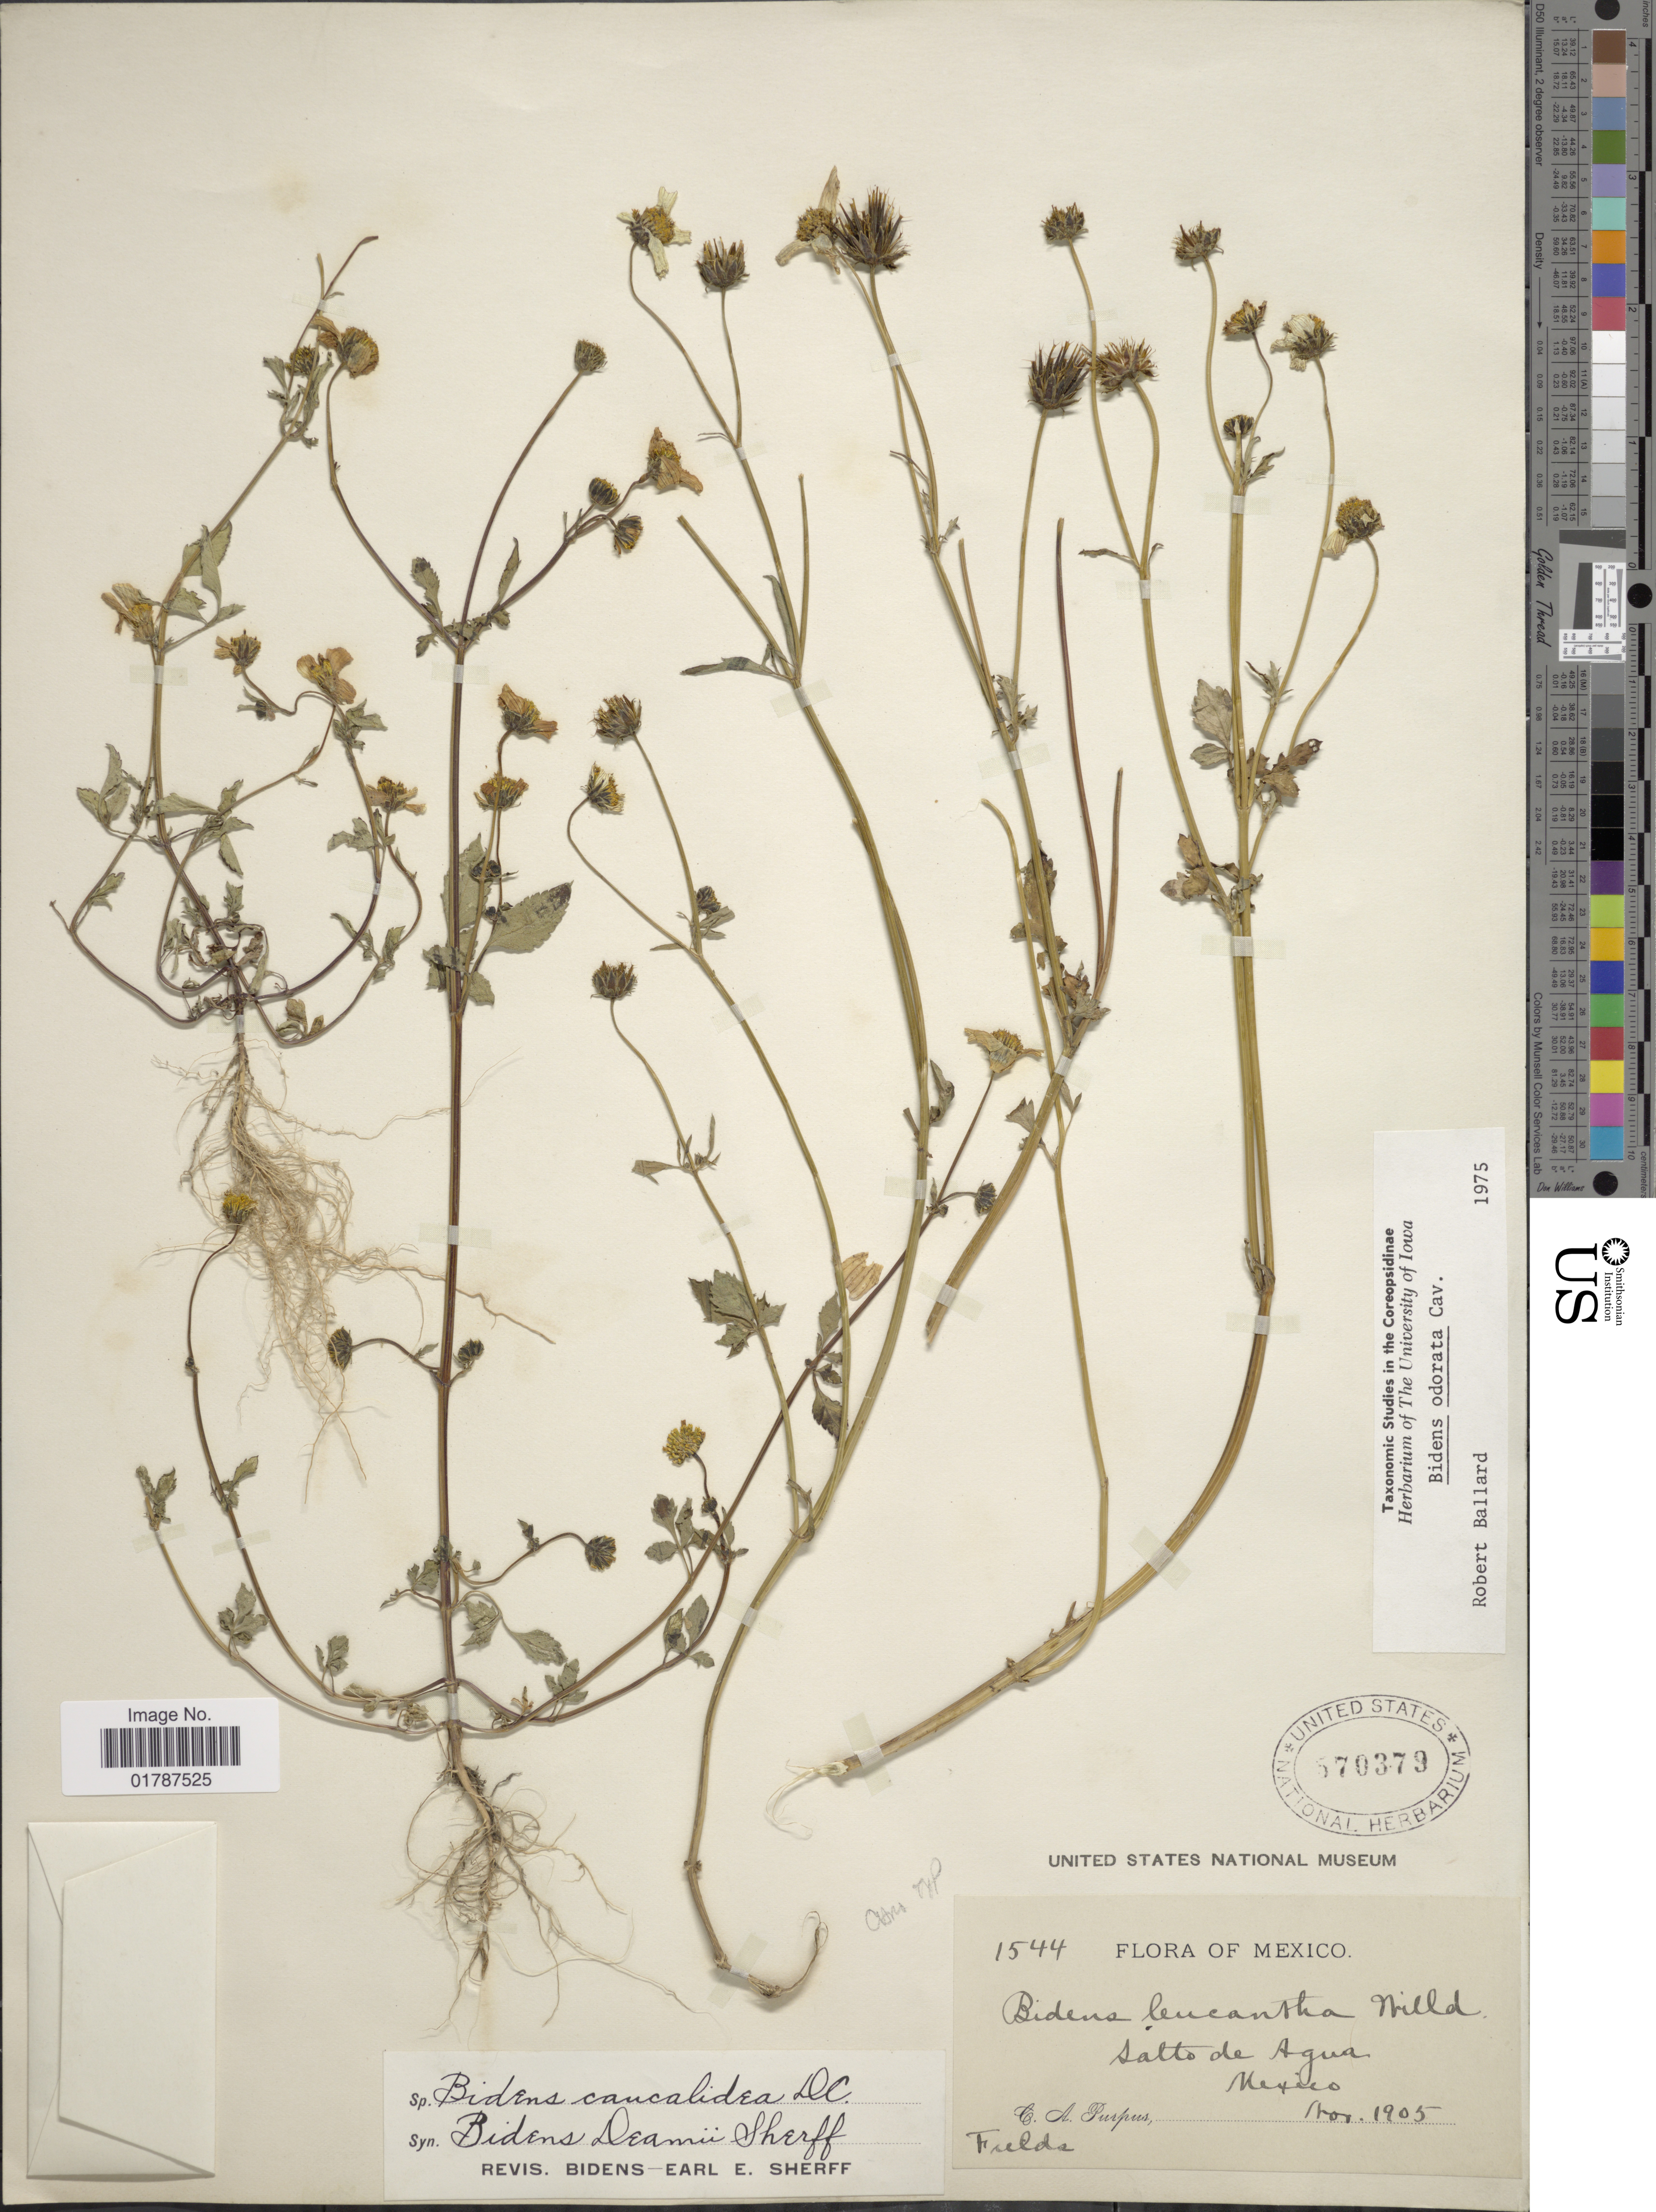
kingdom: Plantae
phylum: Tracheophyta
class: Magnoliopsida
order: Asterales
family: Asteraceae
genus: Bidens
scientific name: Bidens odorata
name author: Cav.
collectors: C. A. Purpus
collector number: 1544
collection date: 1905-11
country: Mexico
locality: Salto de Agua, Mexico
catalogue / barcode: US 570379